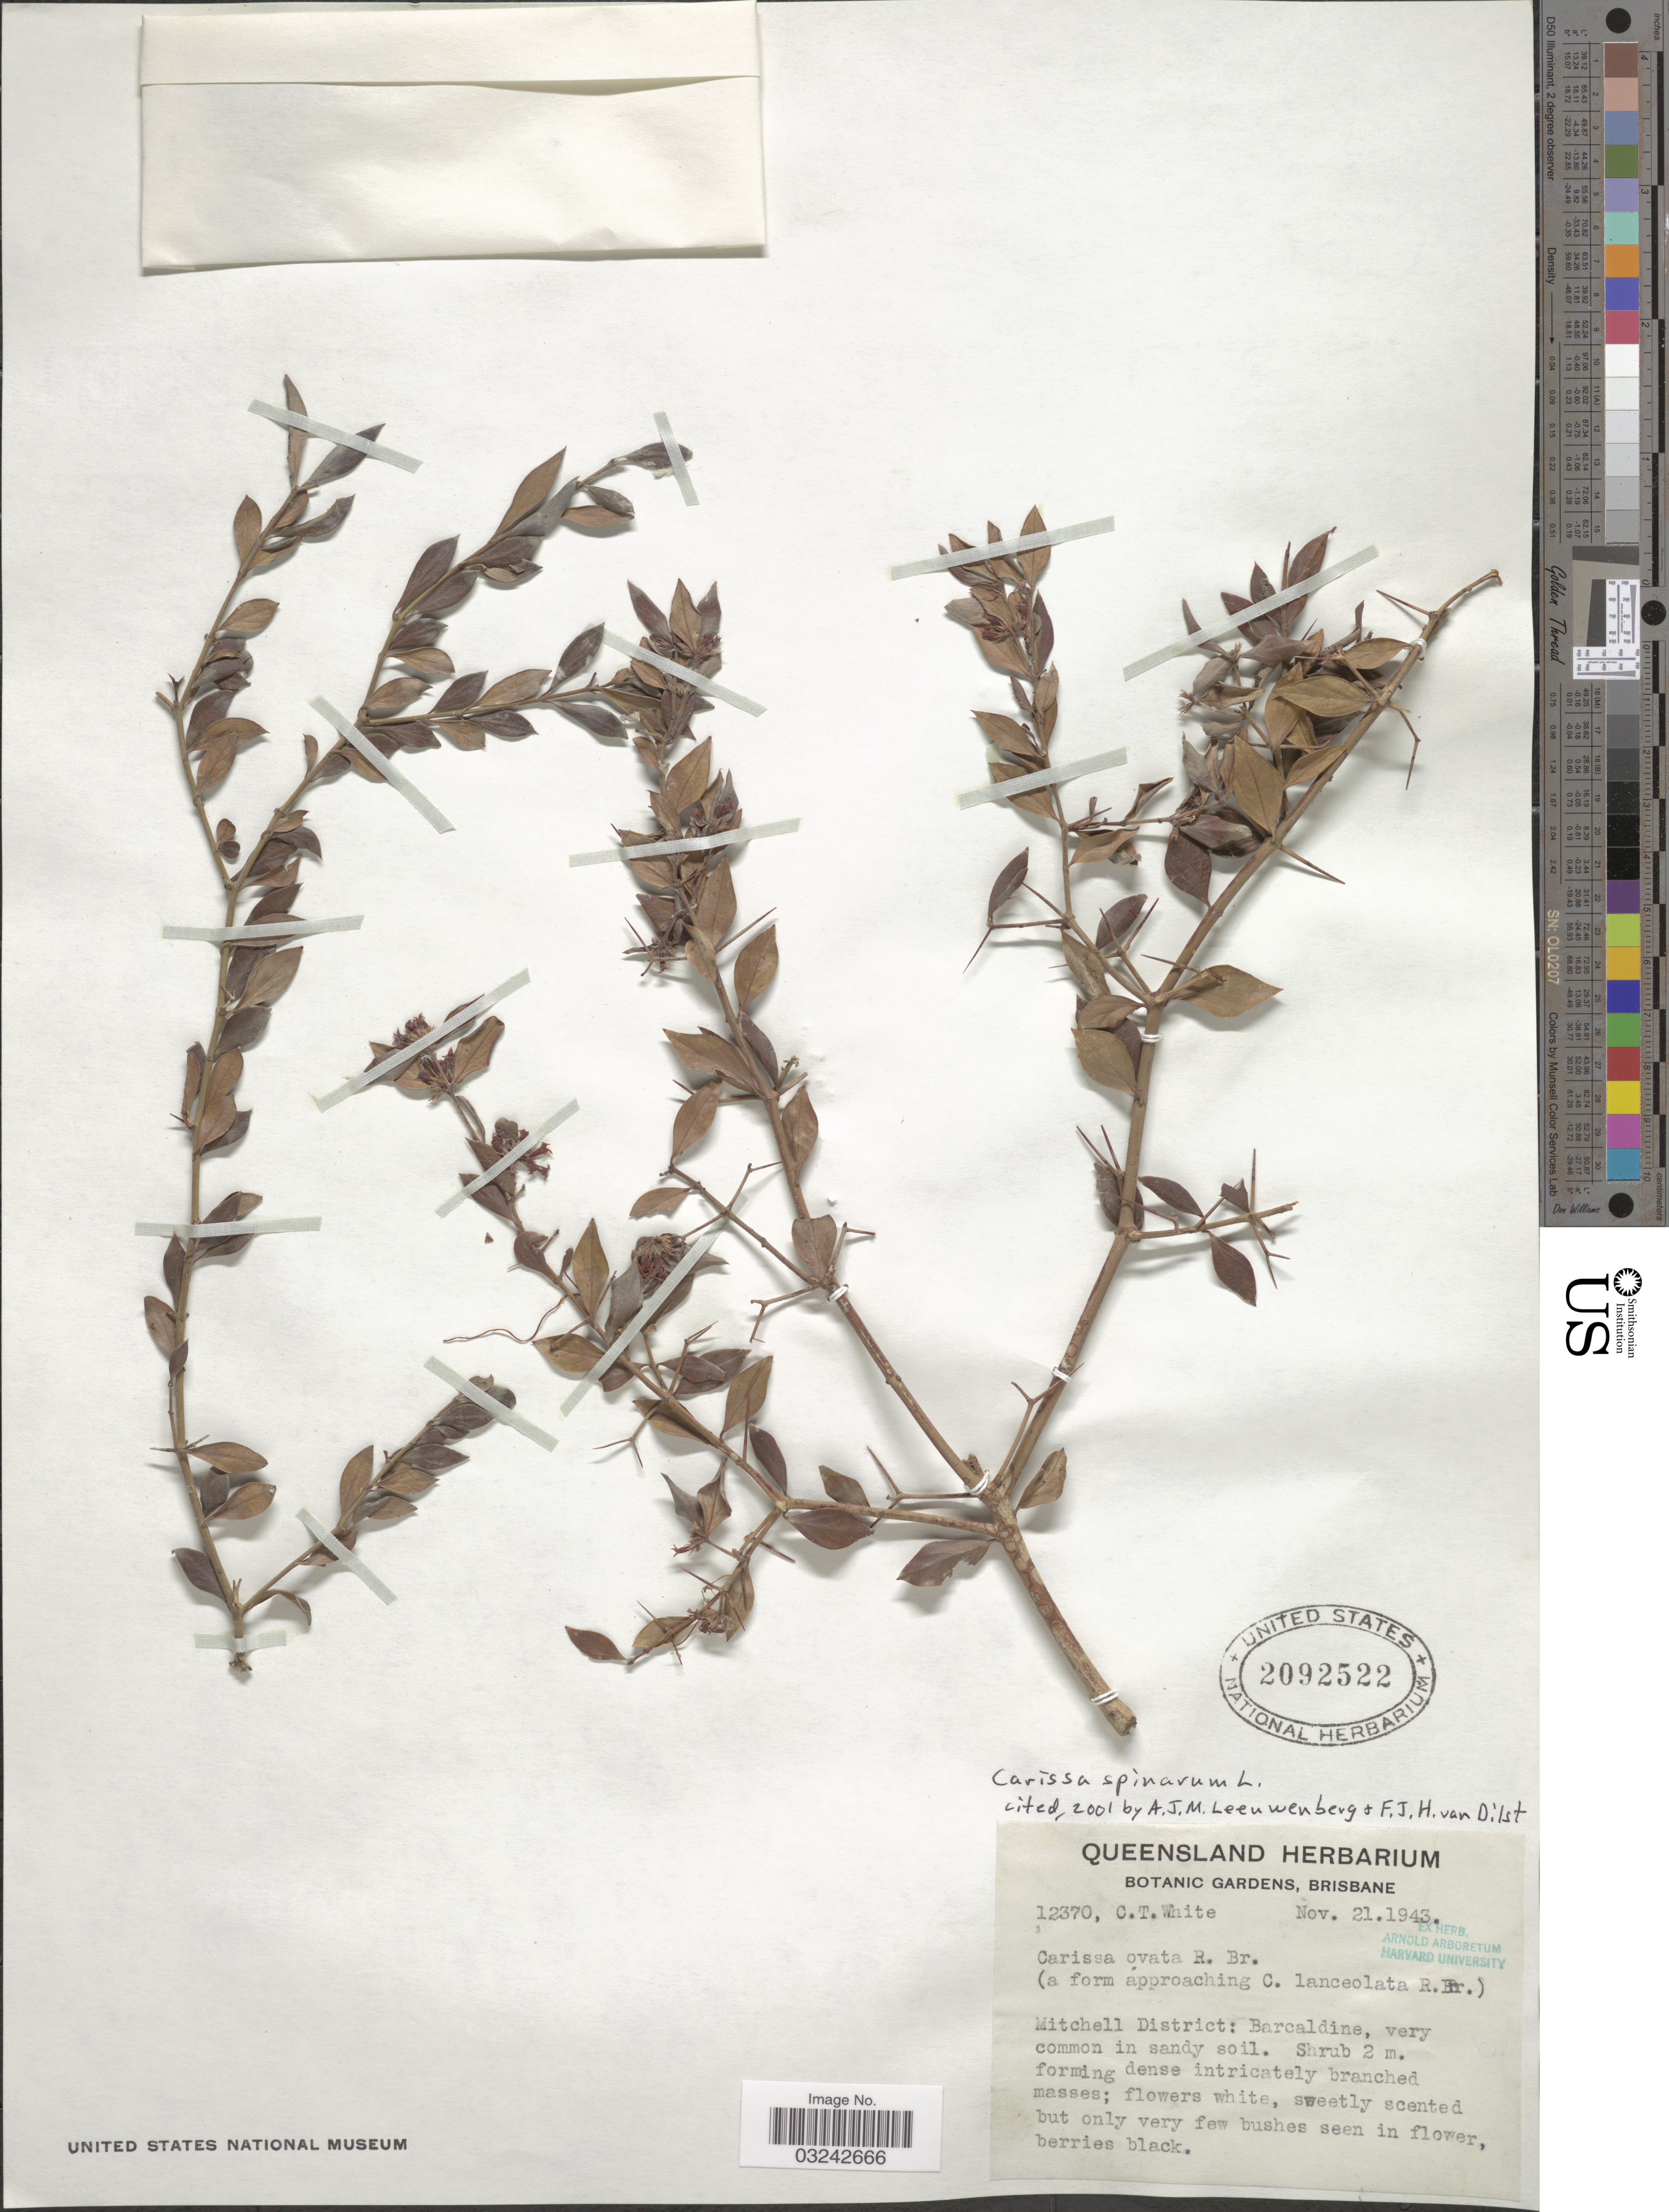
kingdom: Plantae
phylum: Tracheophyta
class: Magnoliopsida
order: Gentianales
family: Apocynaceae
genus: Carissa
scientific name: Carissa spinarum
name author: L.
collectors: C. T. White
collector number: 12370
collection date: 1943-11-21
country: Australia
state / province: Queensland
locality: Mitchell District: Barcaldine.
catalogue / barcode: US 2092522